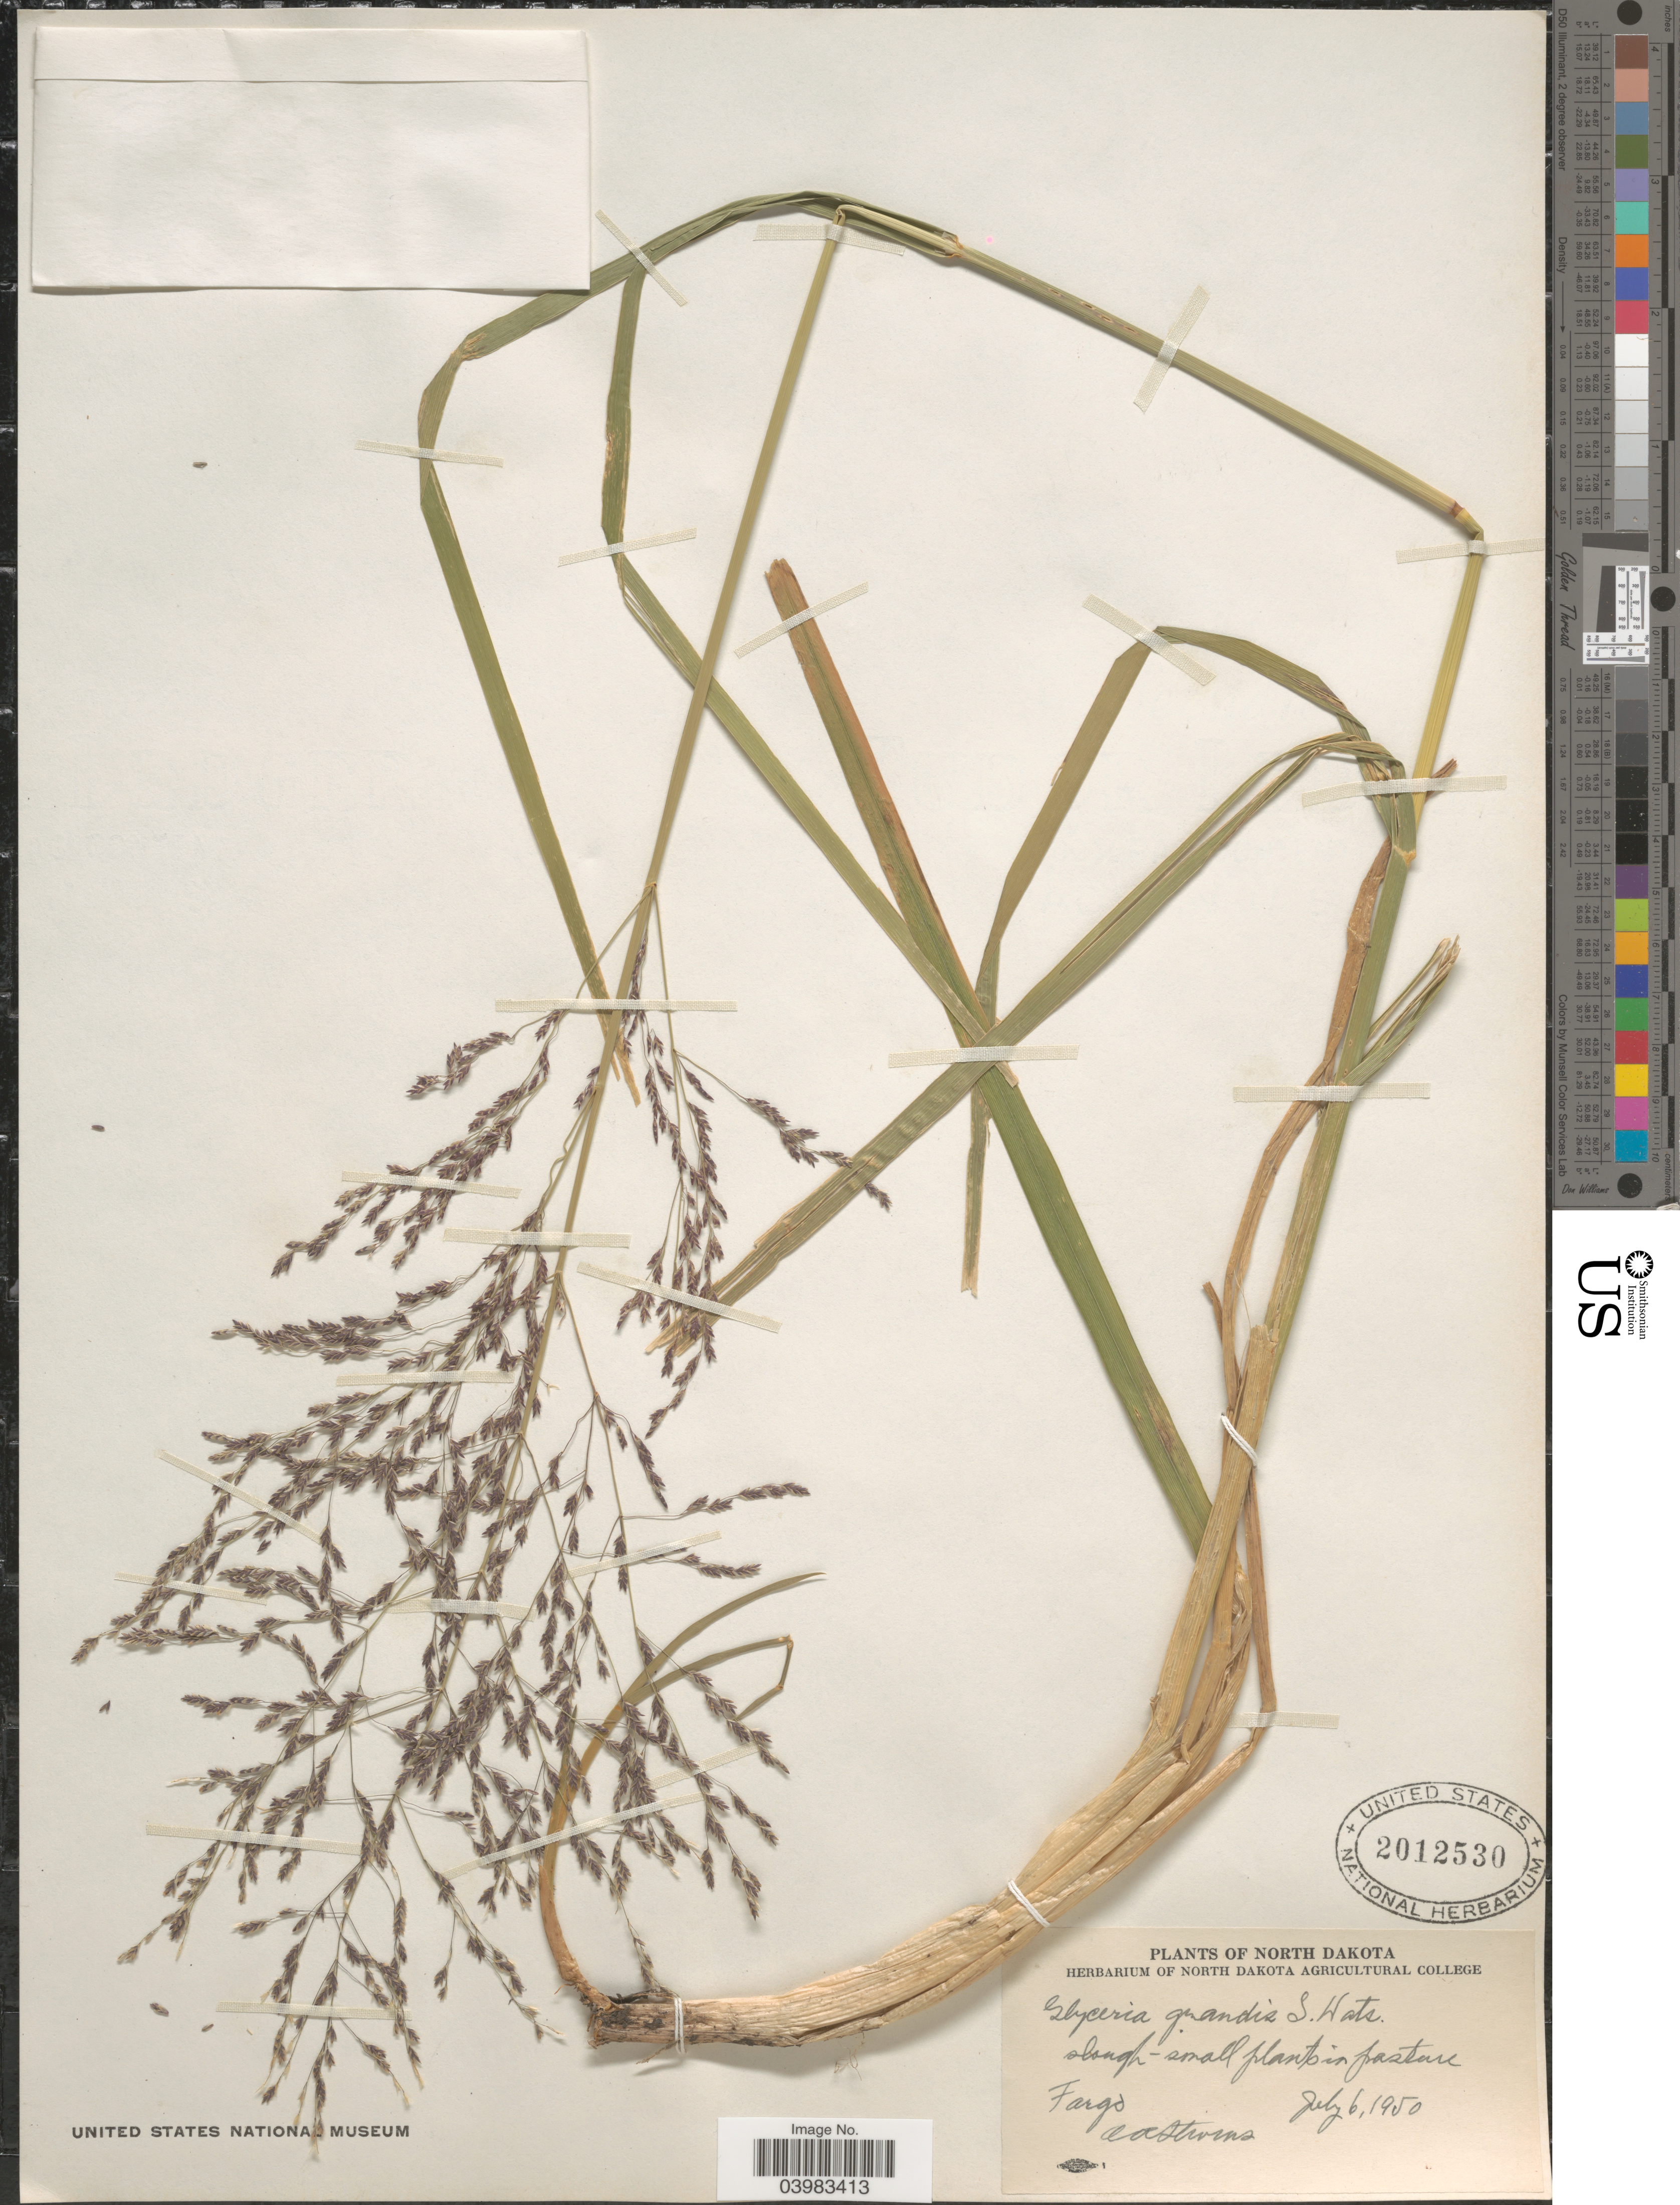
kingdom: Plantae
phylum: Tracheophyta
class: Liliopsida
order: Poales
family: Poaceae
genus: Glyceria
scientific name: Glyceria grandis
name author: S. Watson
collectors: O. A. Stevens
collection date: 1950-07-06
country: United States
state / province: North Dakota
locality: Fargo.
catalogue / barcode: US 2012530